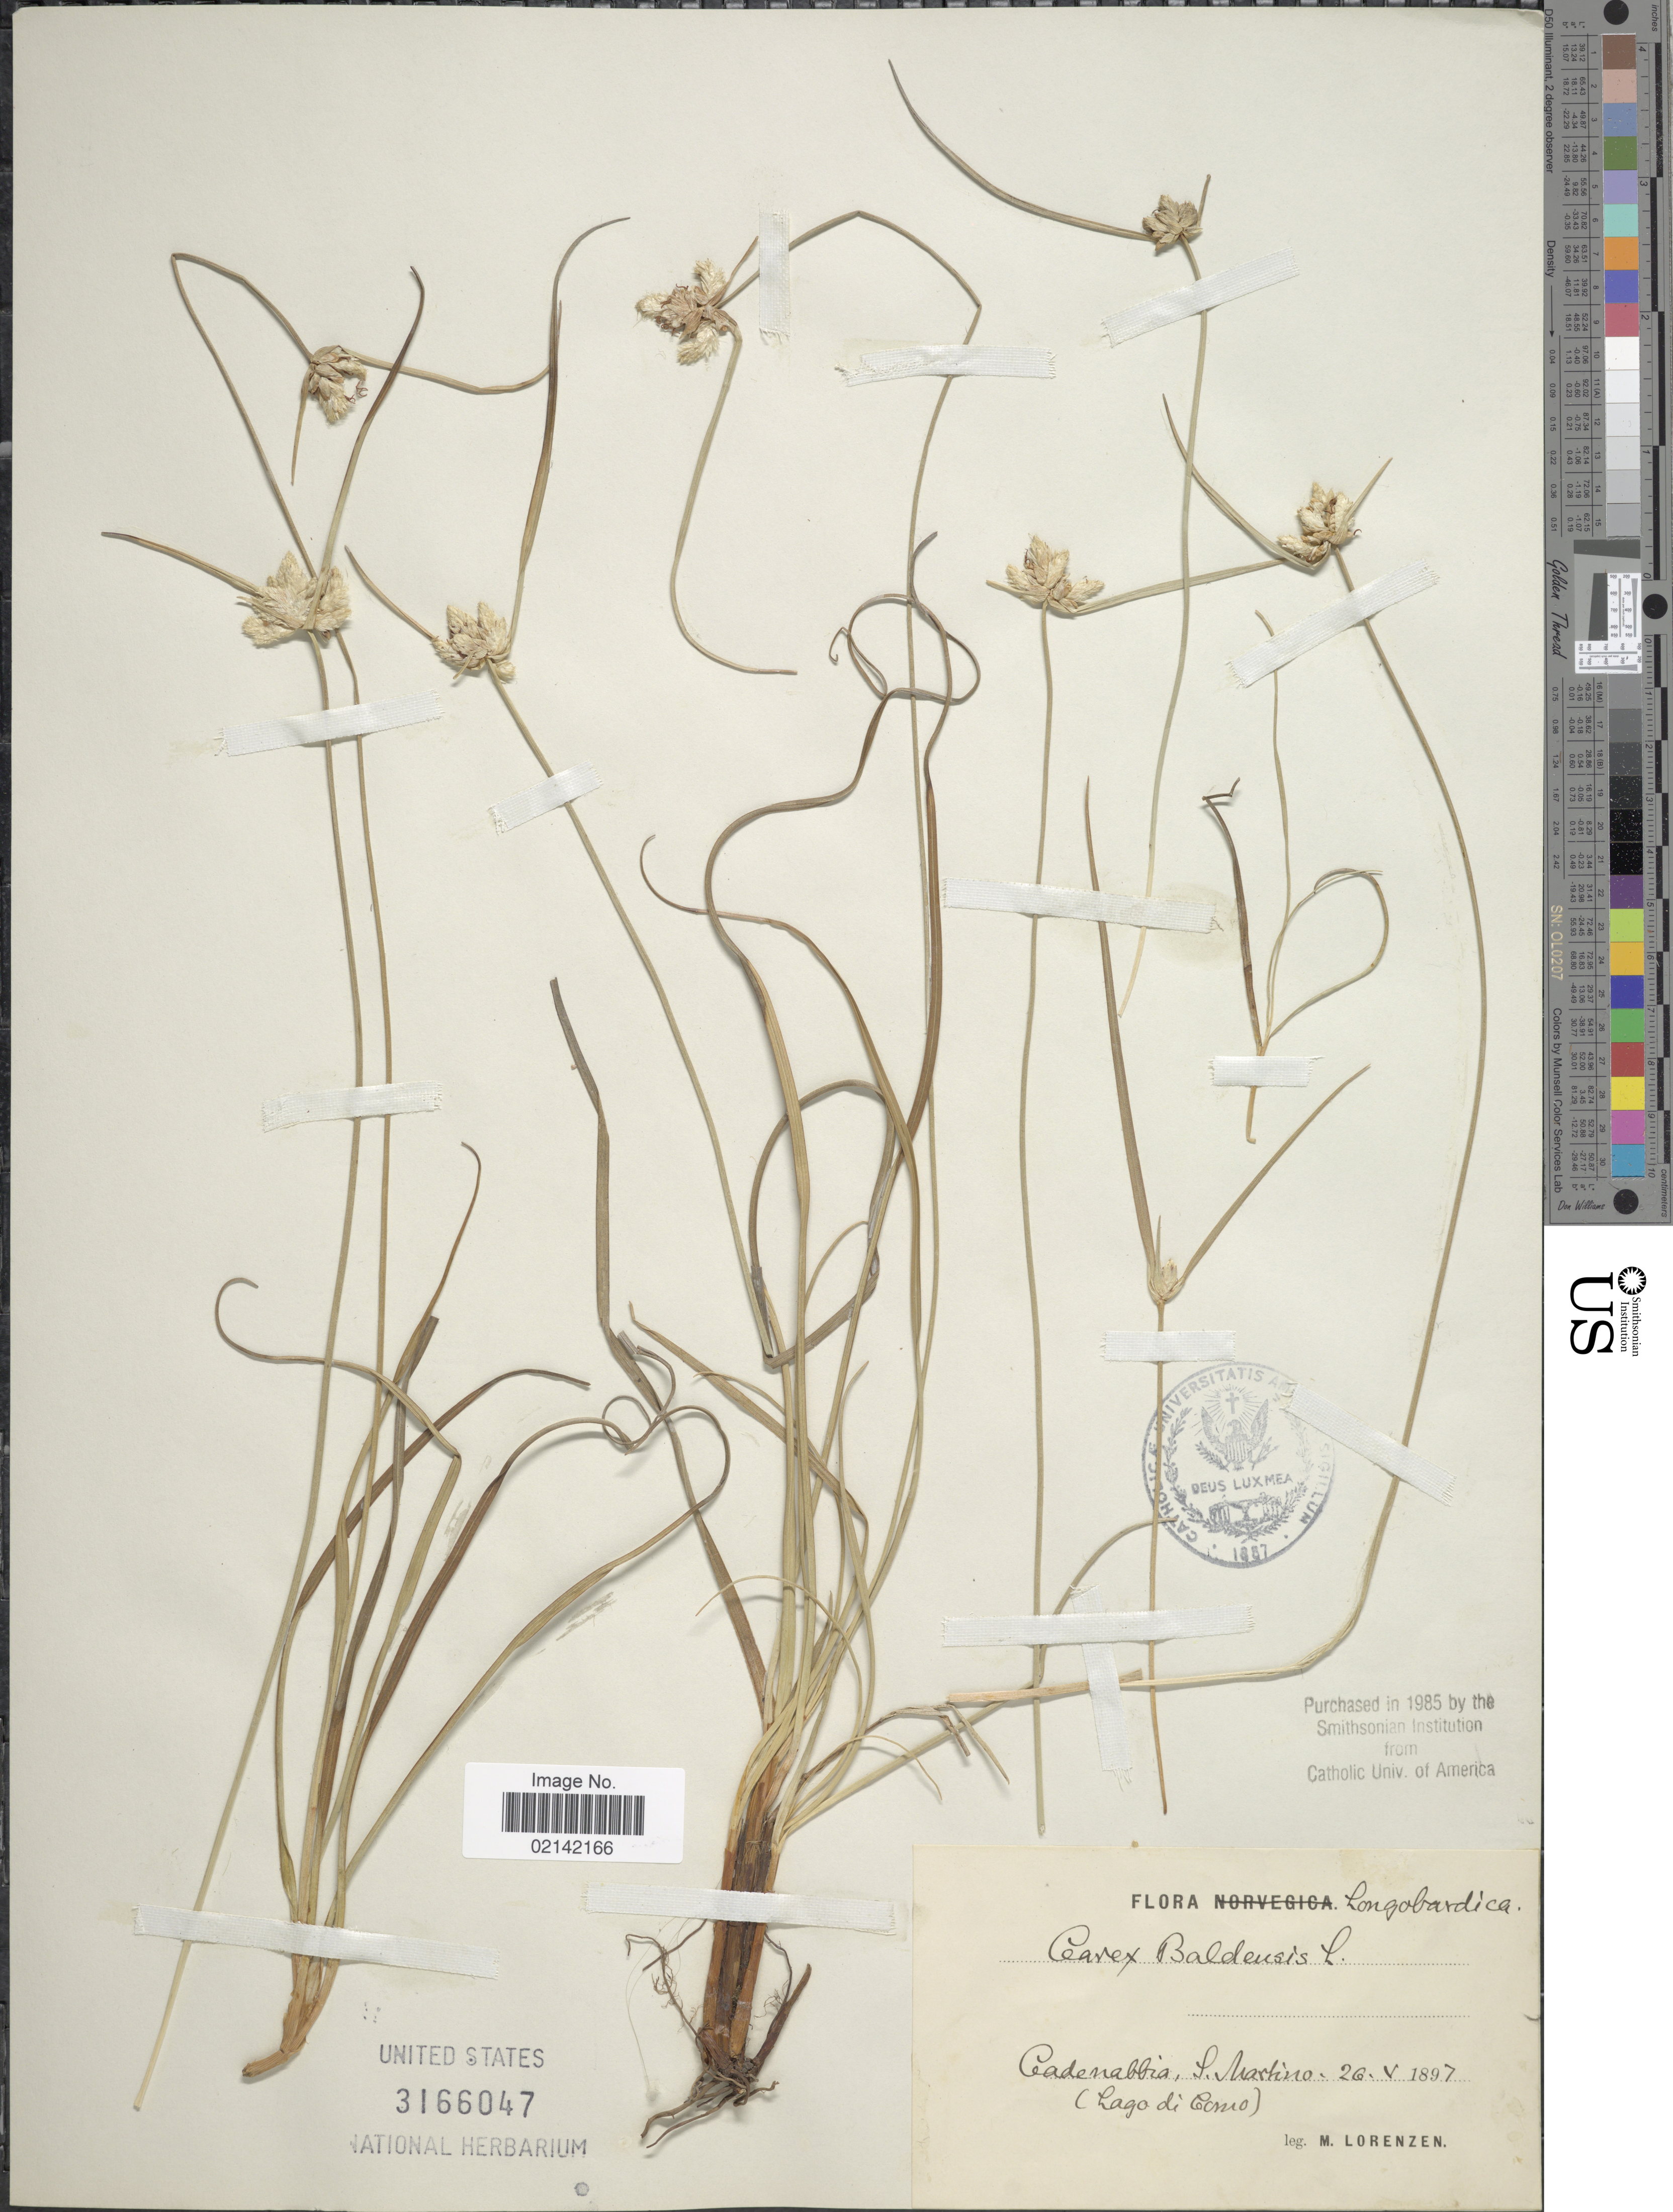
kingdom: Plantae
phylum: Tracheophyta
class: Liliopsida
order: Poales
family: Cyperaceae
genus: Carex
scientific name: Carex baldensis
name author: L.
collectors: M. Lorenzen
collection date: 1897-05-26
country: Italy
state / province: Calabria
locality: Longobardica, Cadenabbia, S. Martino Lago di Conio)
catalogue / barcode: US 3166047